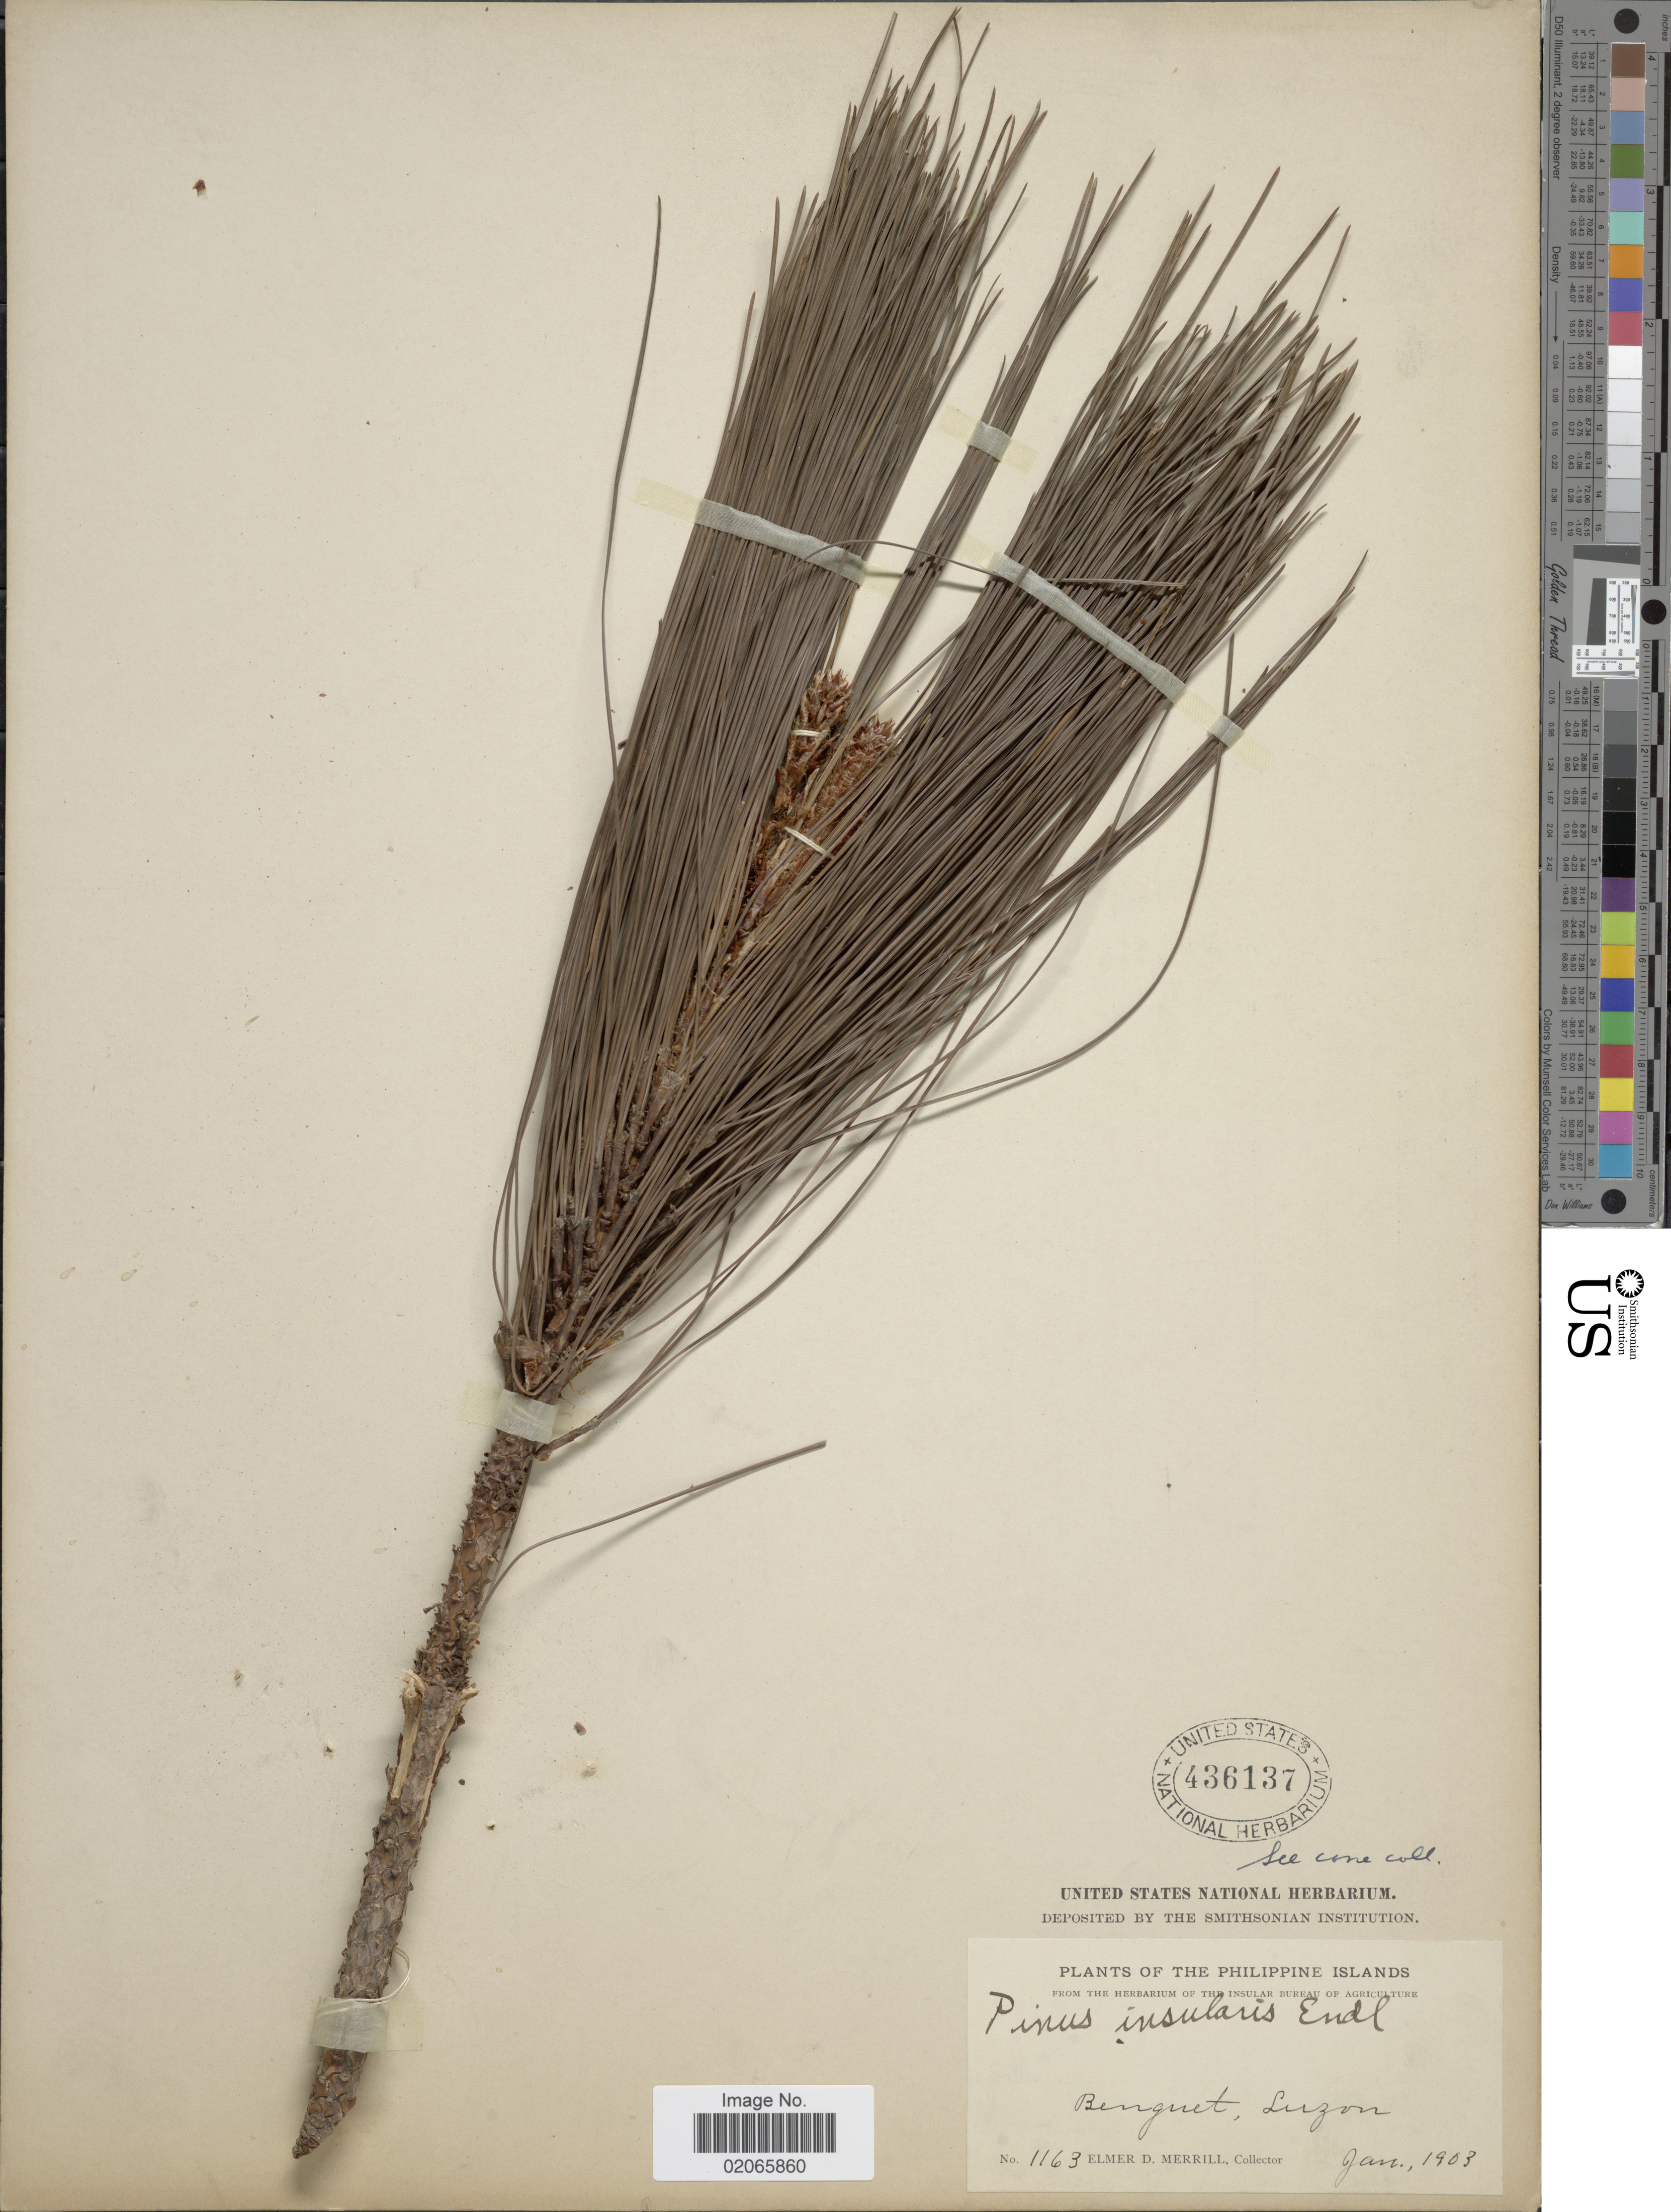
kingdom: Plantae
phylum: Tracheophyta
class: Pinopsida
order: Pinales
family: Pinaceae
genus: Pinus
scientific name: Pinus insularis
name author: Endl.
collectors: E. D. Merrill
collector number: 1163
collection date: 1903-01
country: Philippines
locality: The Philippine Islands. Benguet, Luzon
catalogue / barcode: US 436137